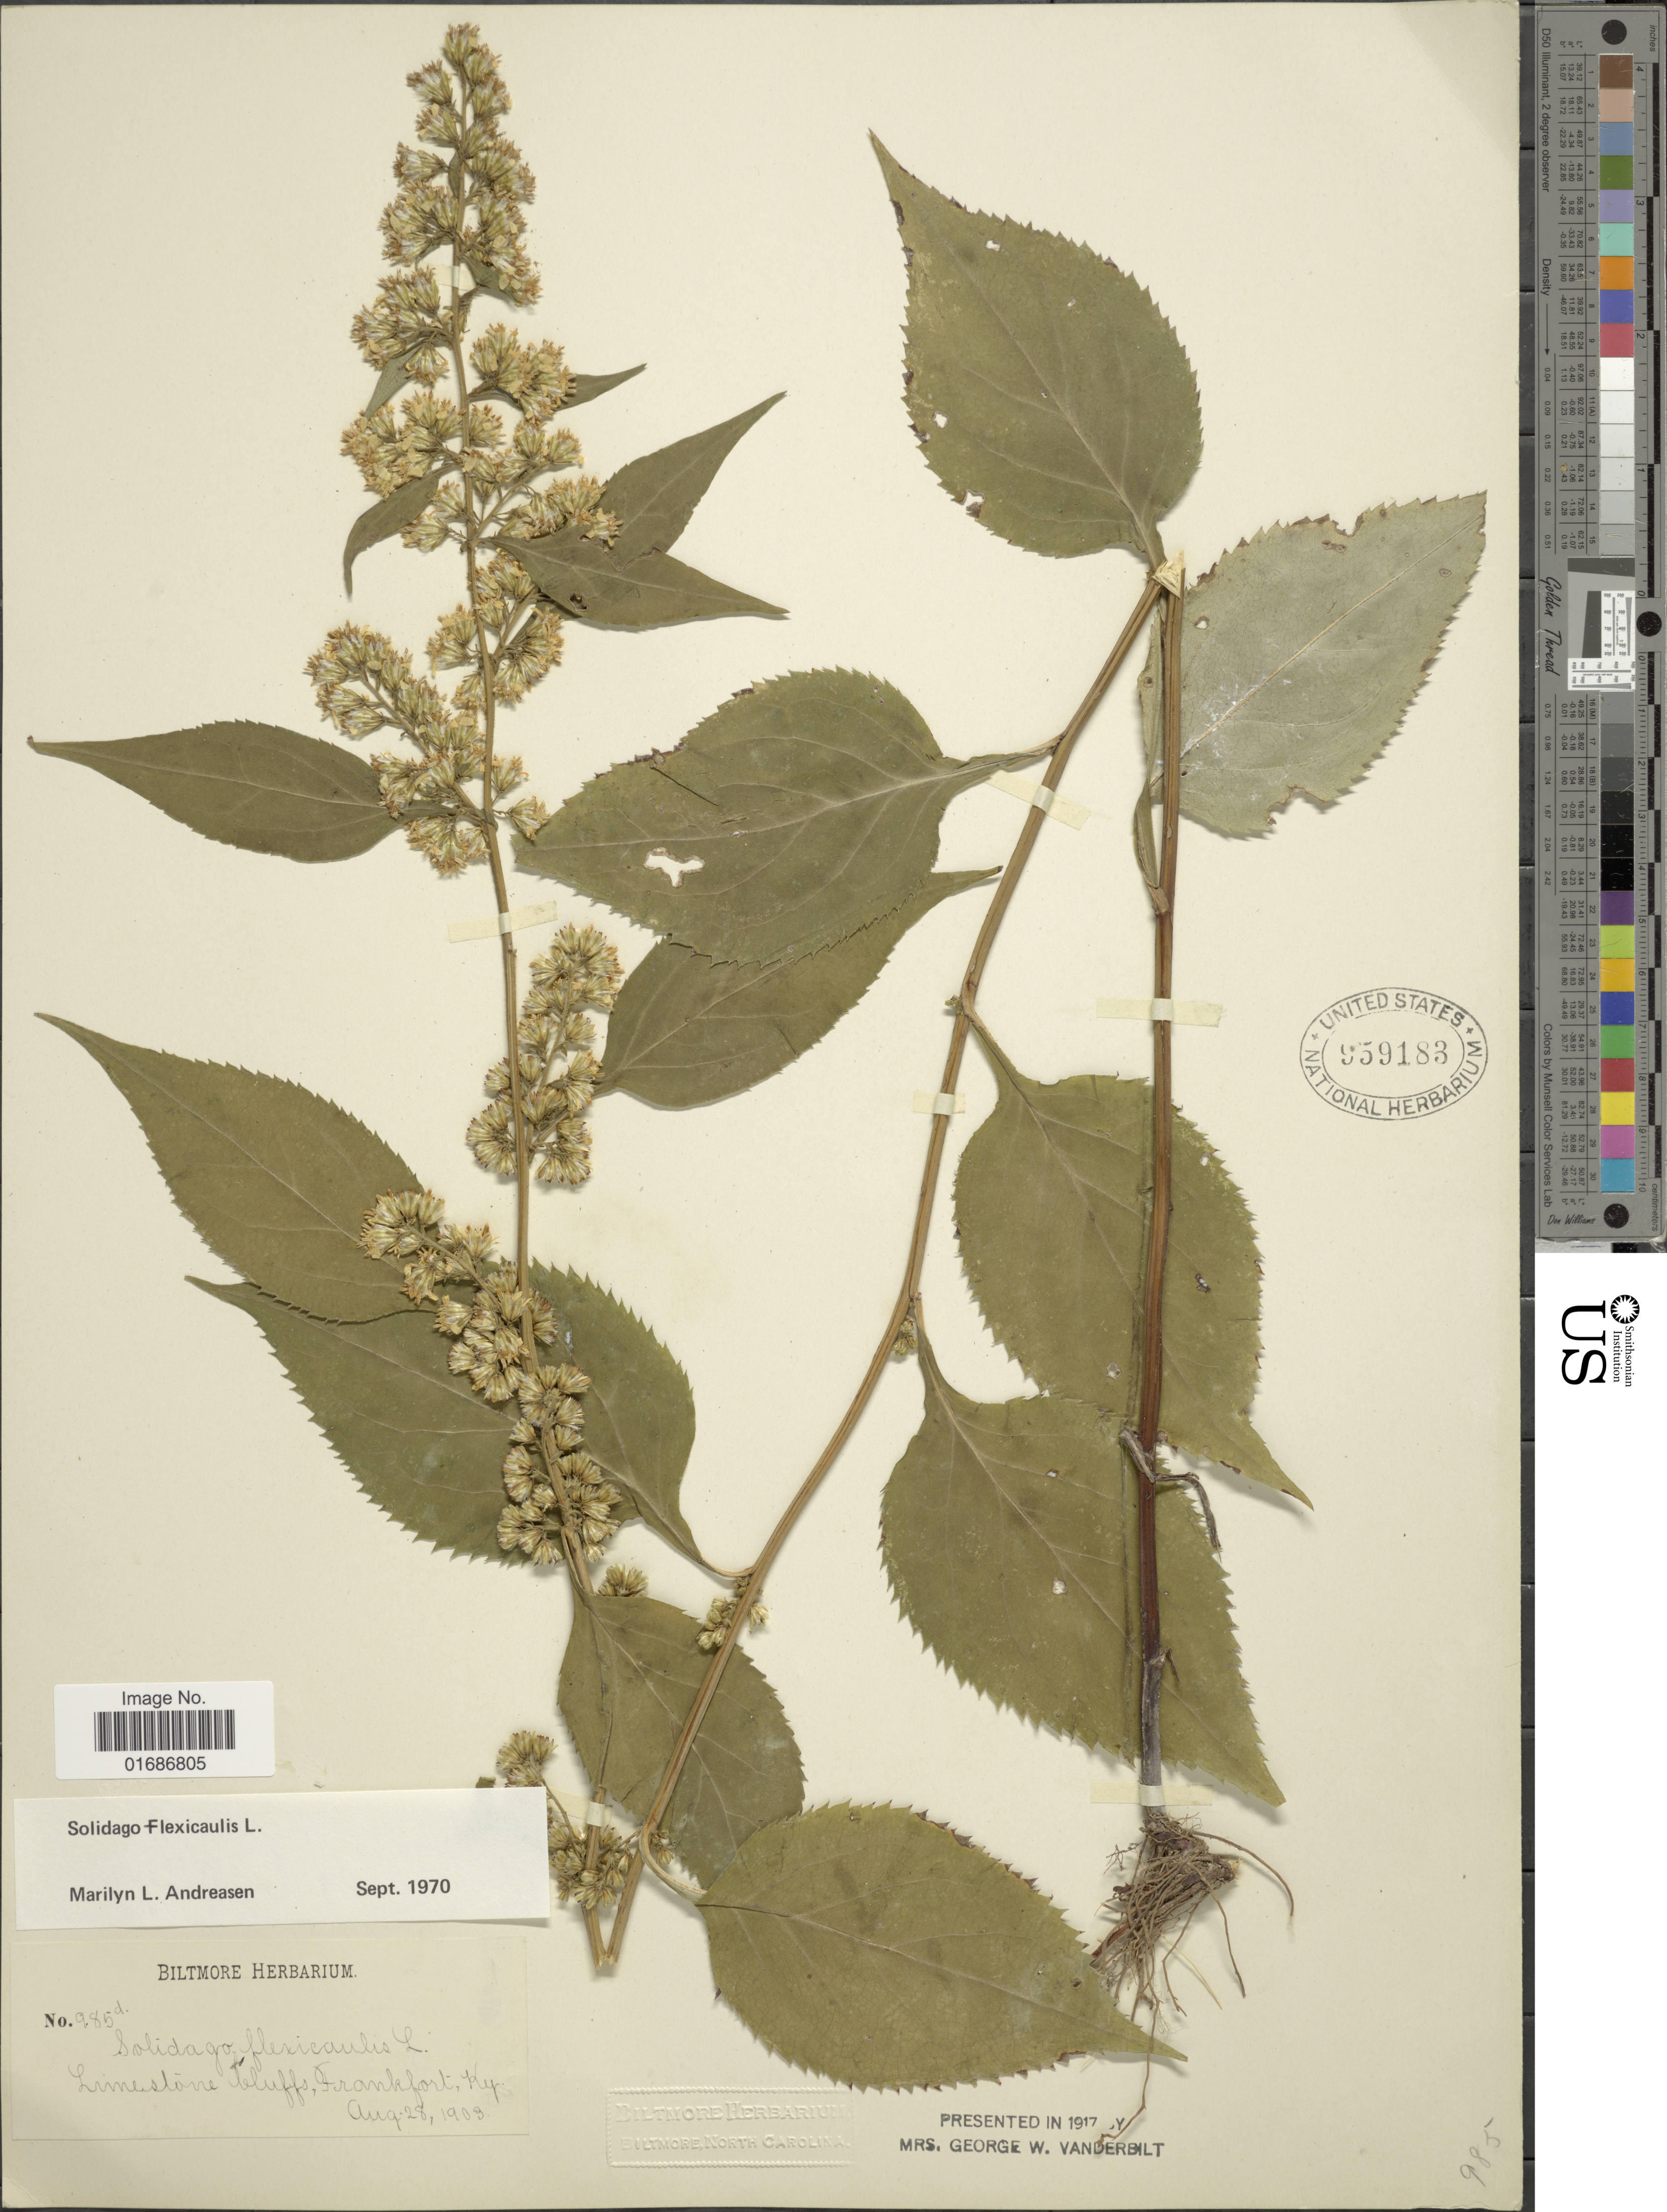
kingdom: Plantae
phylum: Tracheophyta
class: Magnoliopsida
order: Asterales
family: Asteraceae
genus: Solidago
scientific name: Solidago flexicaulis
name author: L.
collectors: ex herb. Biltmore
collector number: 985d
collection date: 1903-08-28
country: United States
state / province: Kentucky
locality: Limestone bluffs, Frankfort